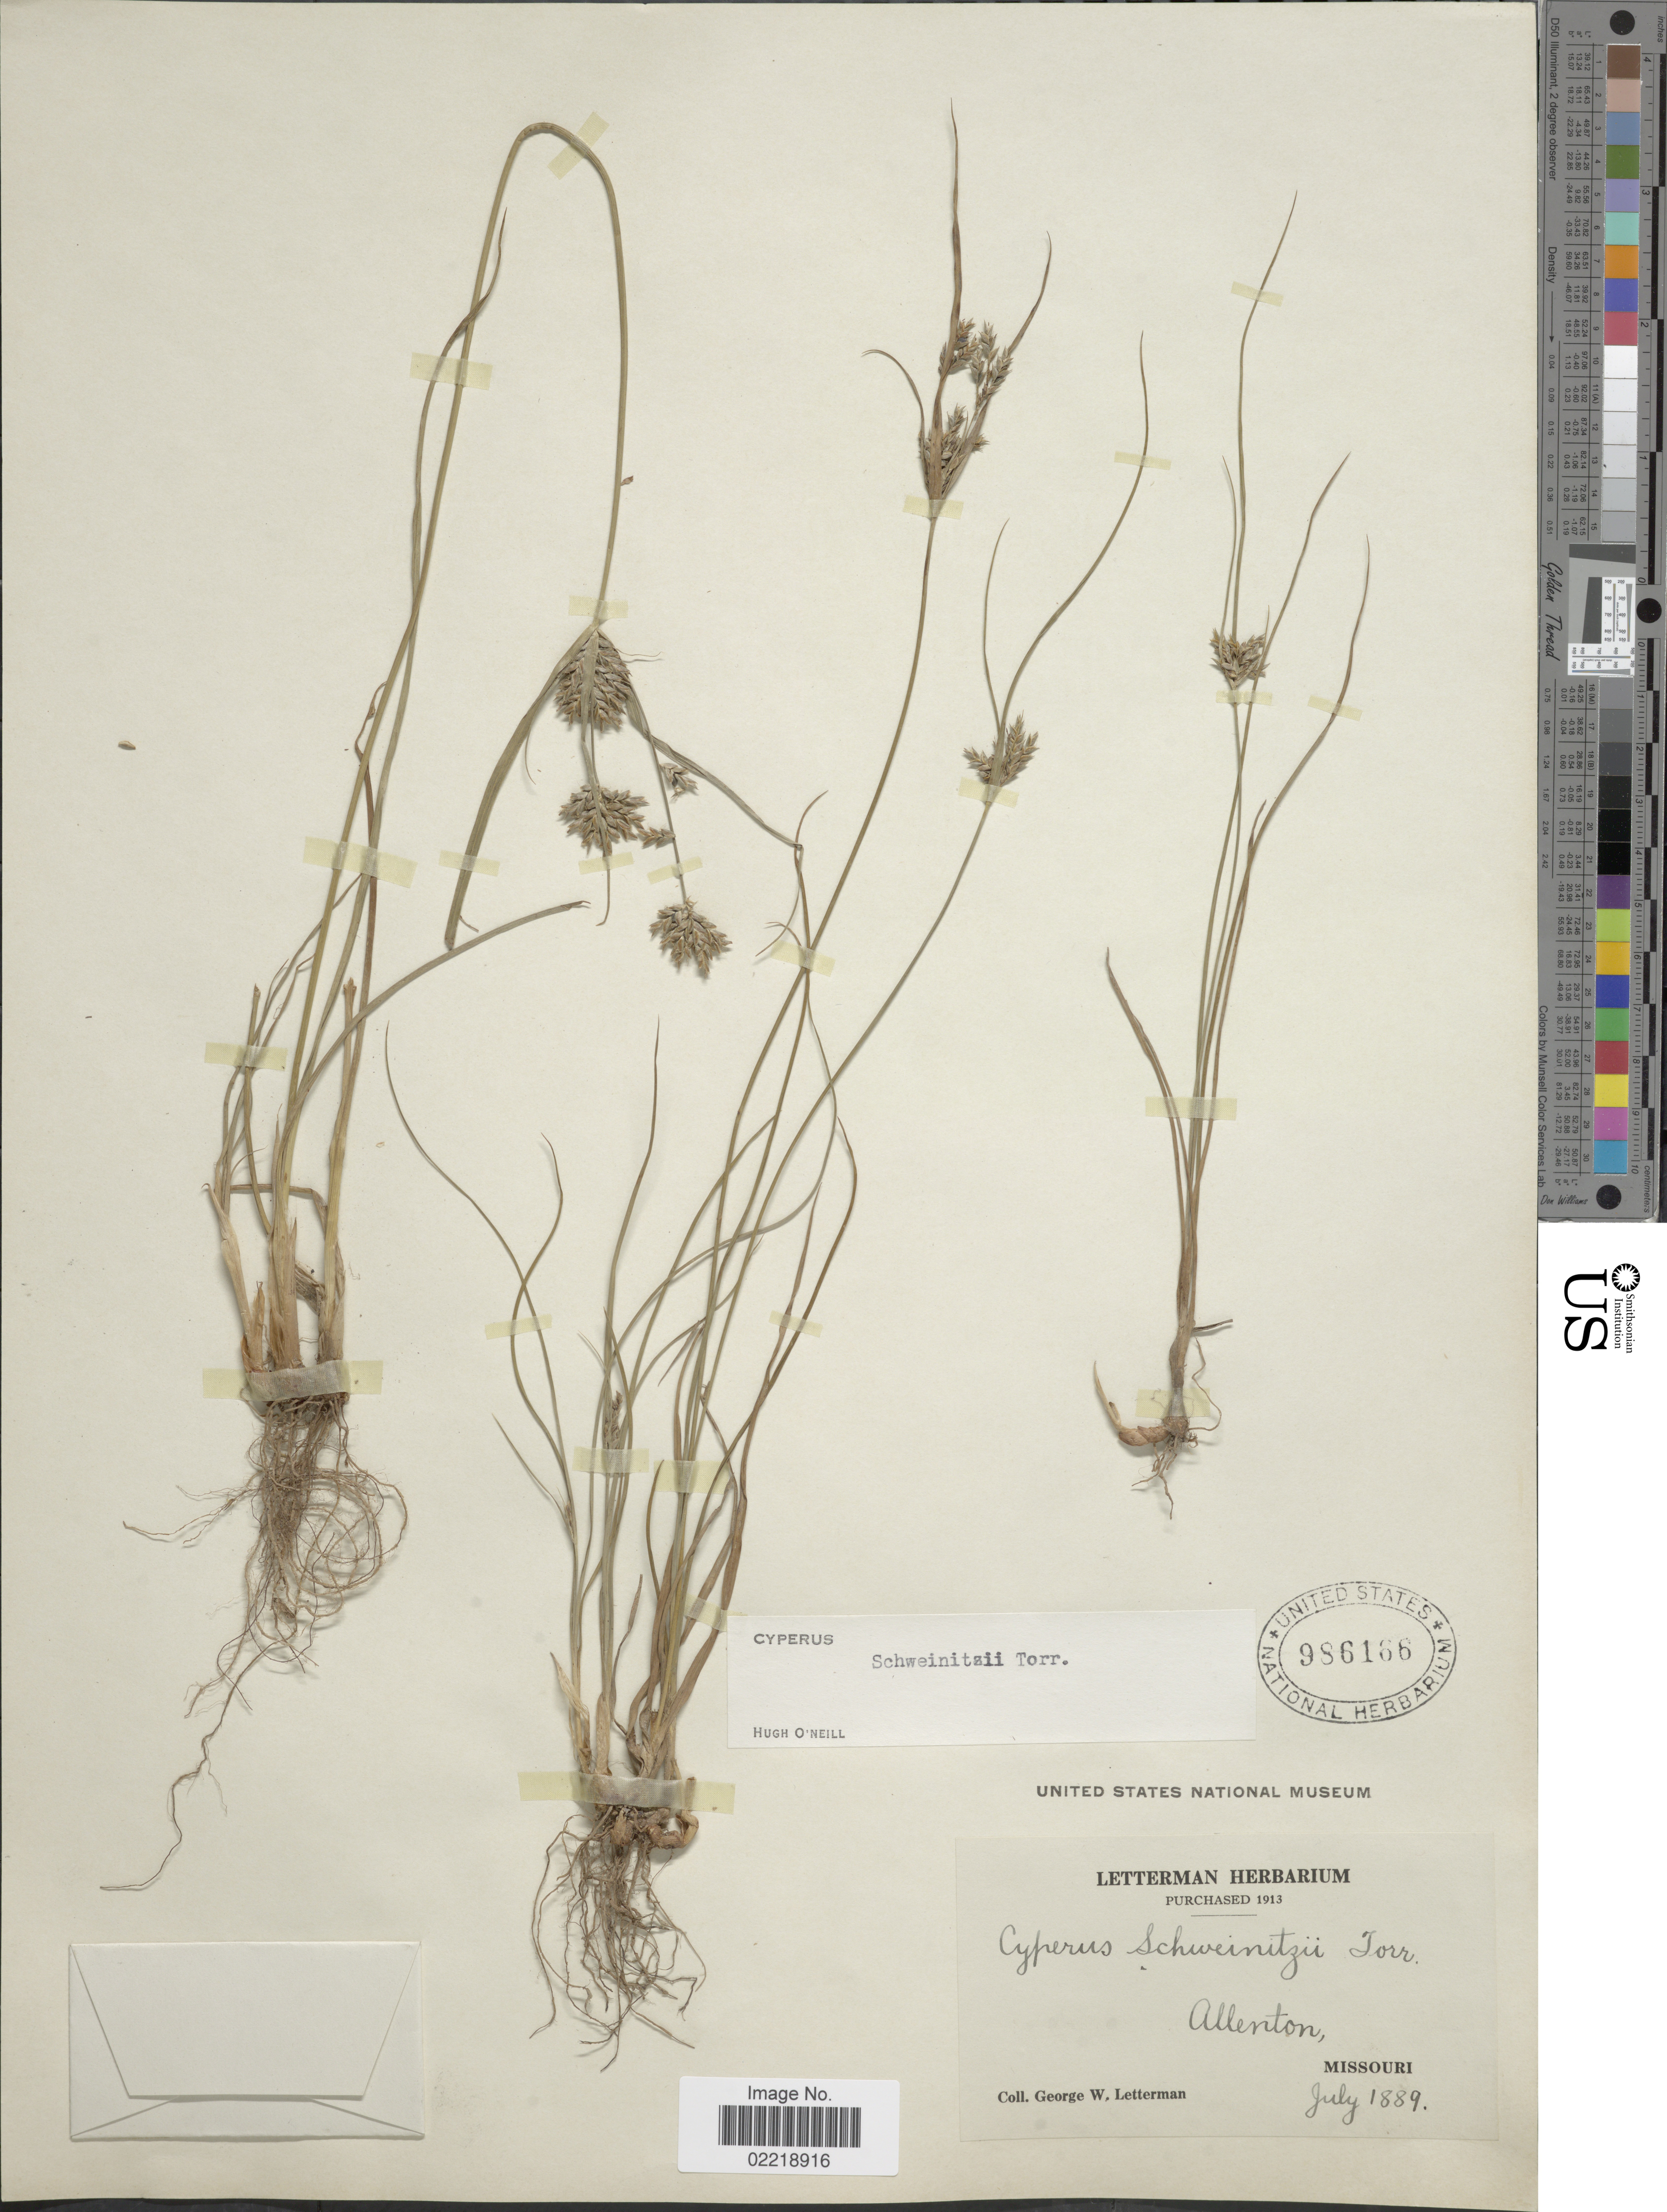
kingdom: Plantae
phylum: Tracheophyta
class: Liliopsida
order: Poales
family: Cyperaceae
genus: Cyperus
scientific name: Cyperus schweinitzii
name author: Torr.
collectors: G. W. Letterman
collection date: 1889-07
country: United States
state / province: Missouri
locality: Allenton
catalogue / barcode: US 986166